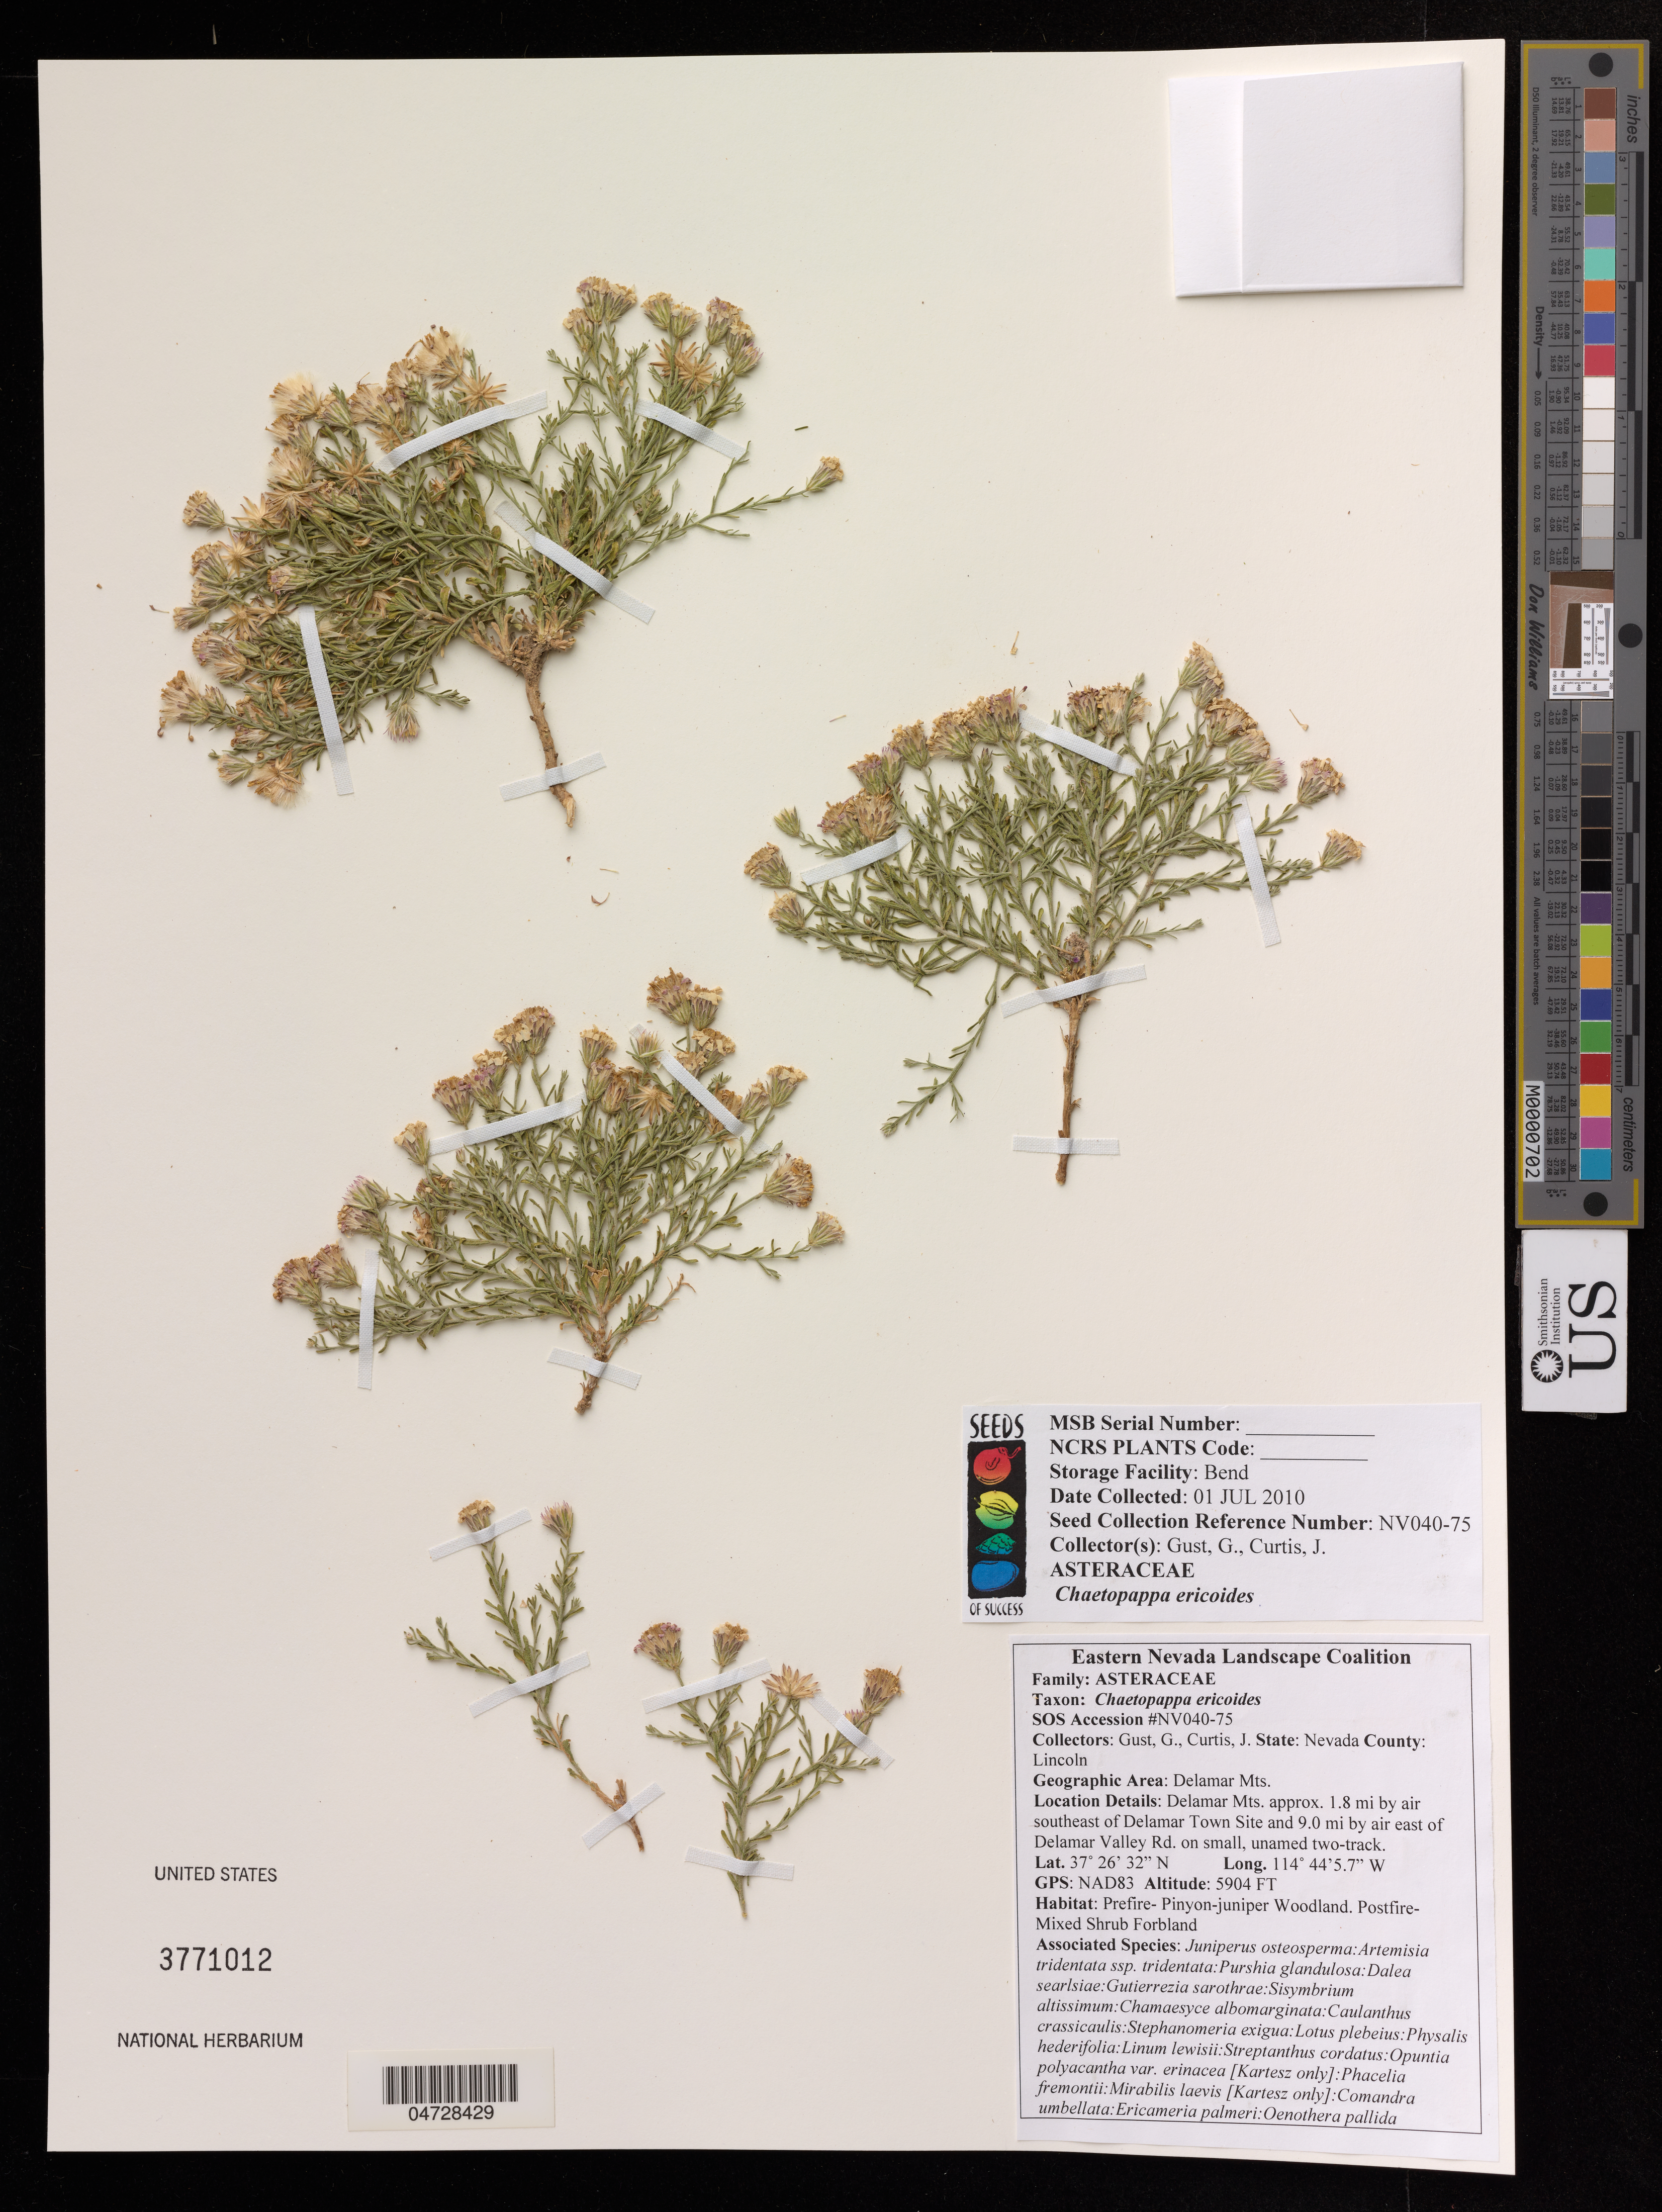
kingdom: Plantae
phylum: Tracheophyta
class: Magnoliopsida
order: Asterales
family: Asteraceae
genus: Chaetopappa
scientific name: Chaetopappa ericoides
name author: (Torr.) G.L. Nesom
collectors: G. Gust & J. Curtis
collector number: NV040-75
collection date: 2010-07-01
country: United States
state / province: Nevada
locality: County: Lincoln, Delamar Mts., Delamar Mts. approx. 1.8 mi by air southeast of Delamar Town Site and 9.0 mi by air east of Delamar Valley Rd. on small, unnamed two-track.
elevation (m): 1800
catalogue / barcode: US 3771012